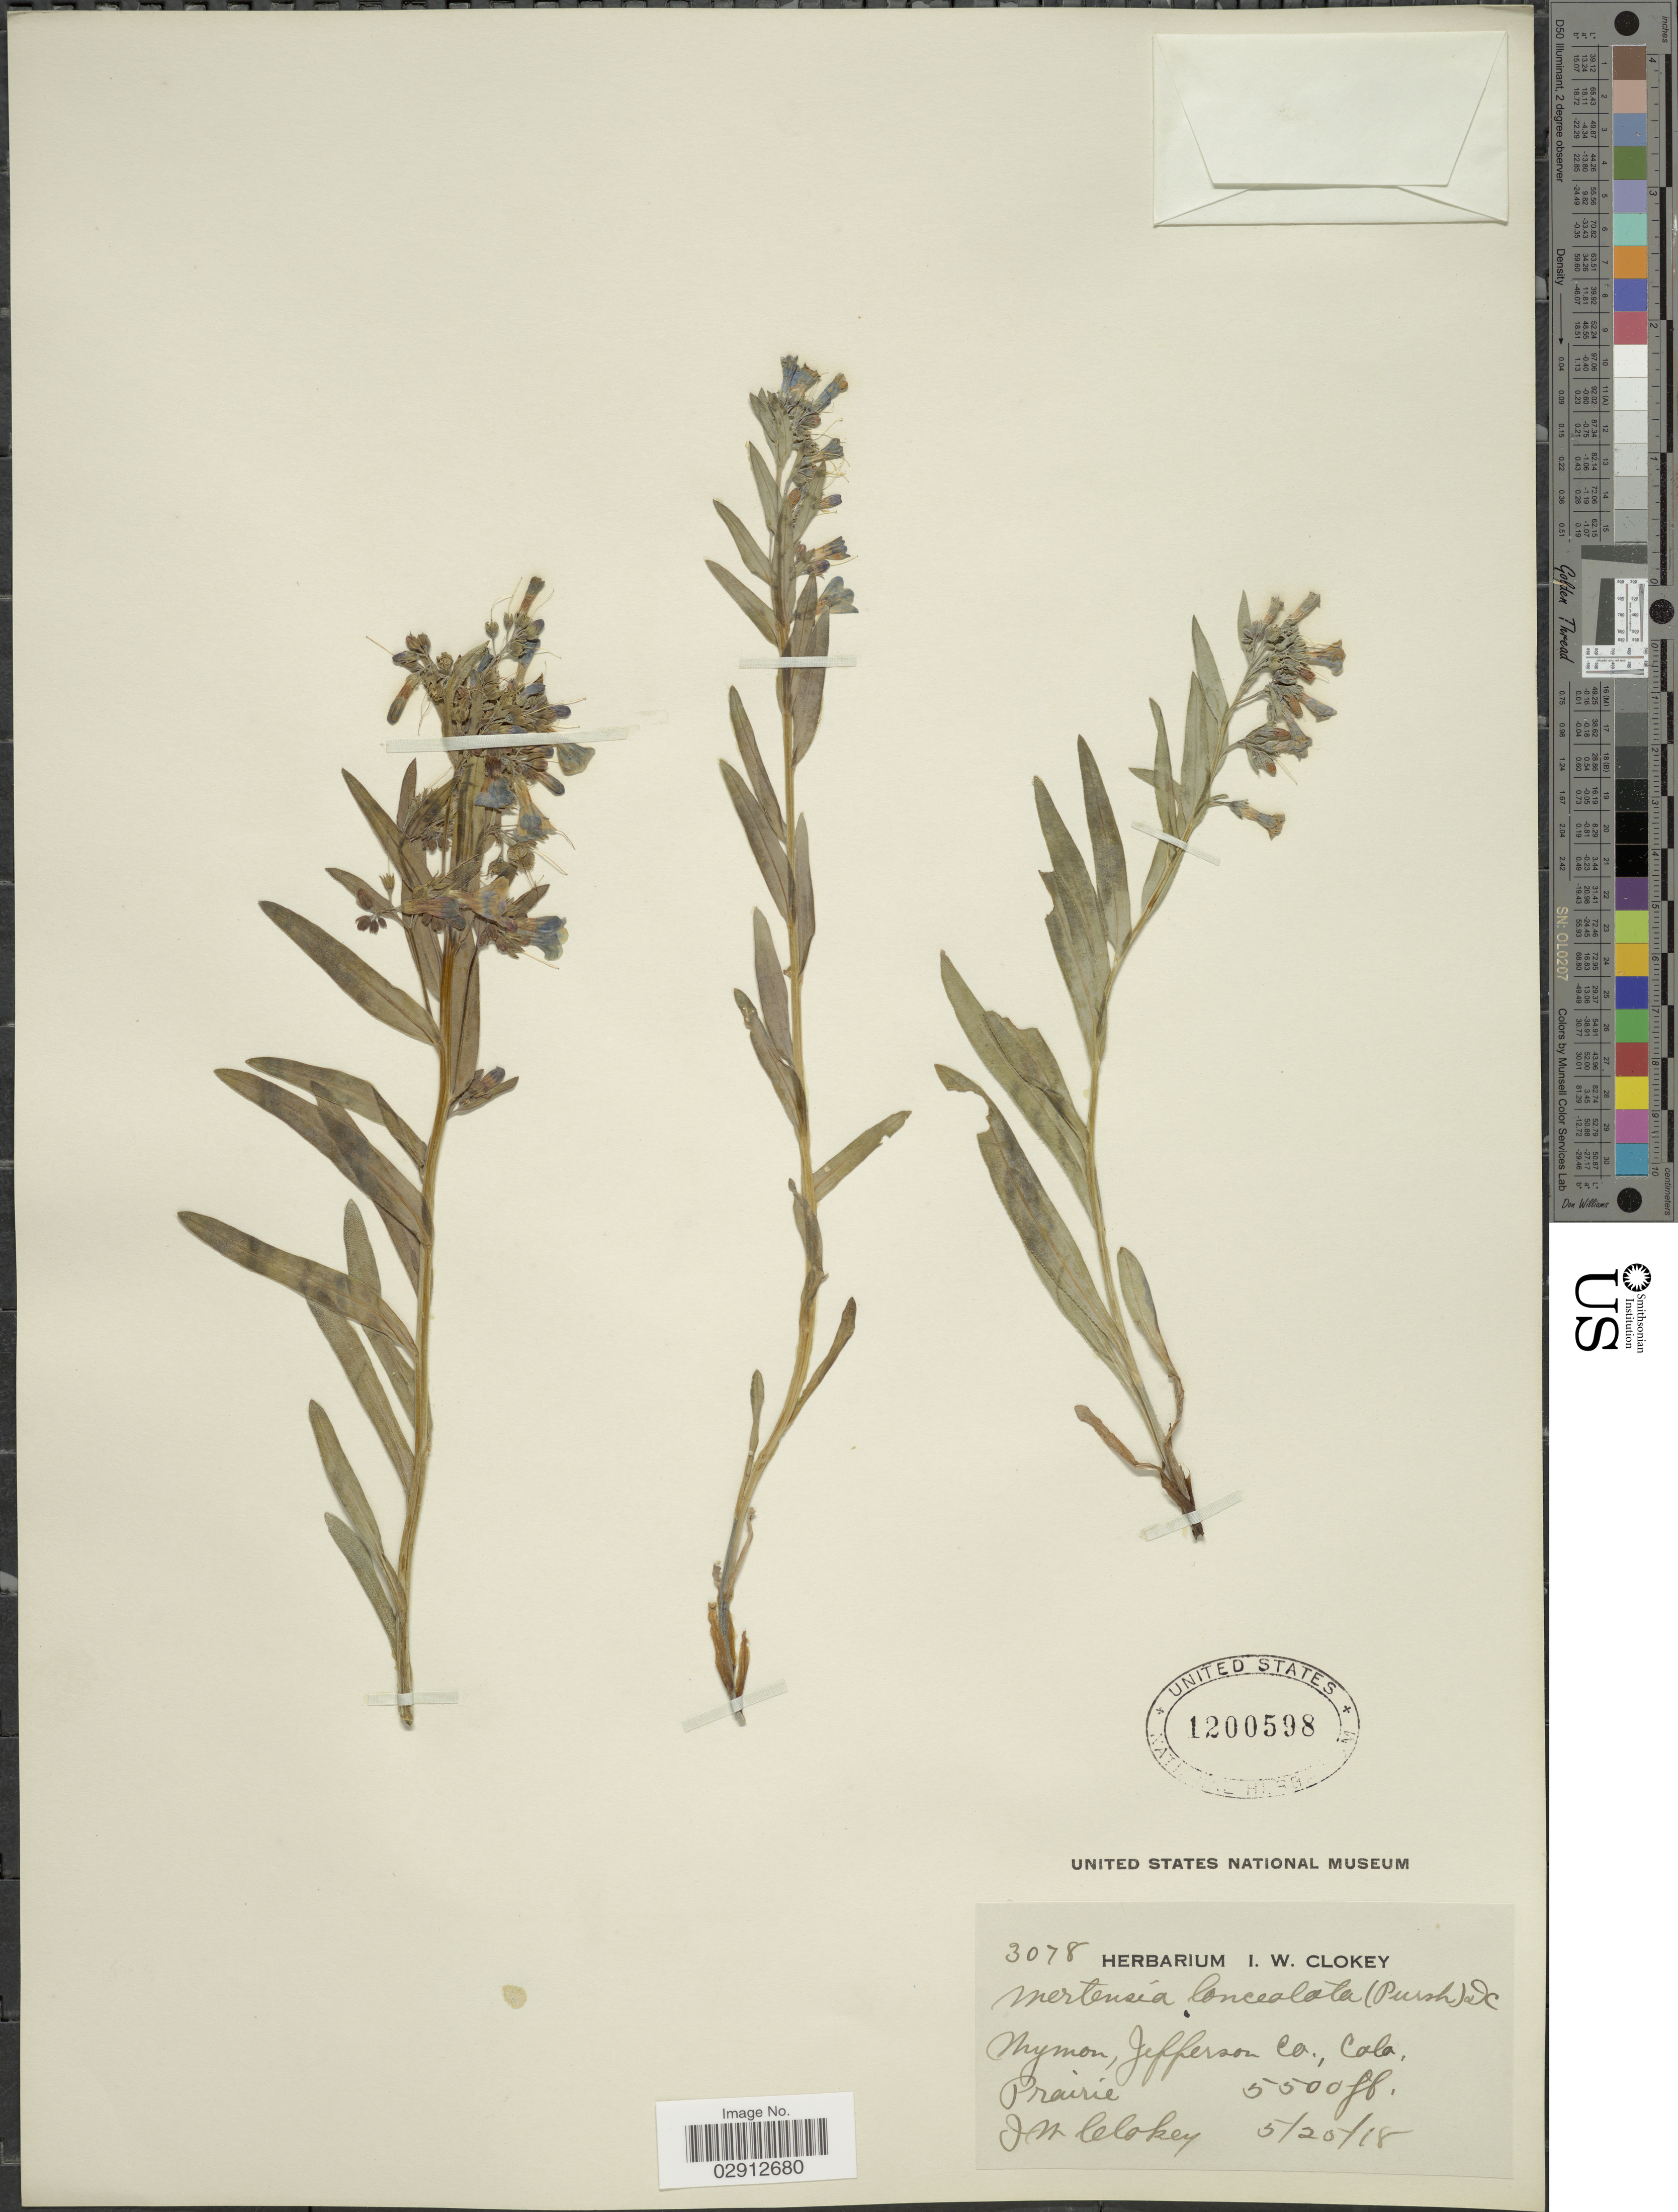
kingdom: Plantae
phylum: Tracheophyta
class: Magnoliopsida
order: Boraginales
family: Boraginaceae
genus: Mertensia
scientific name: Mertensia lanceolata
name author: (Pursh) DC. ex A. DC.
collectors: I. W. Clokey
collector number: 3078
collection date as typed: Transcribed d/m/y: 25/5/18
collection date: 1918-05-25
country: United States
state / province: Colorado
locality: Wyman, Jefferson Co., Colo.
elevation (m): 1676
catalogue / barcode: US 1200598